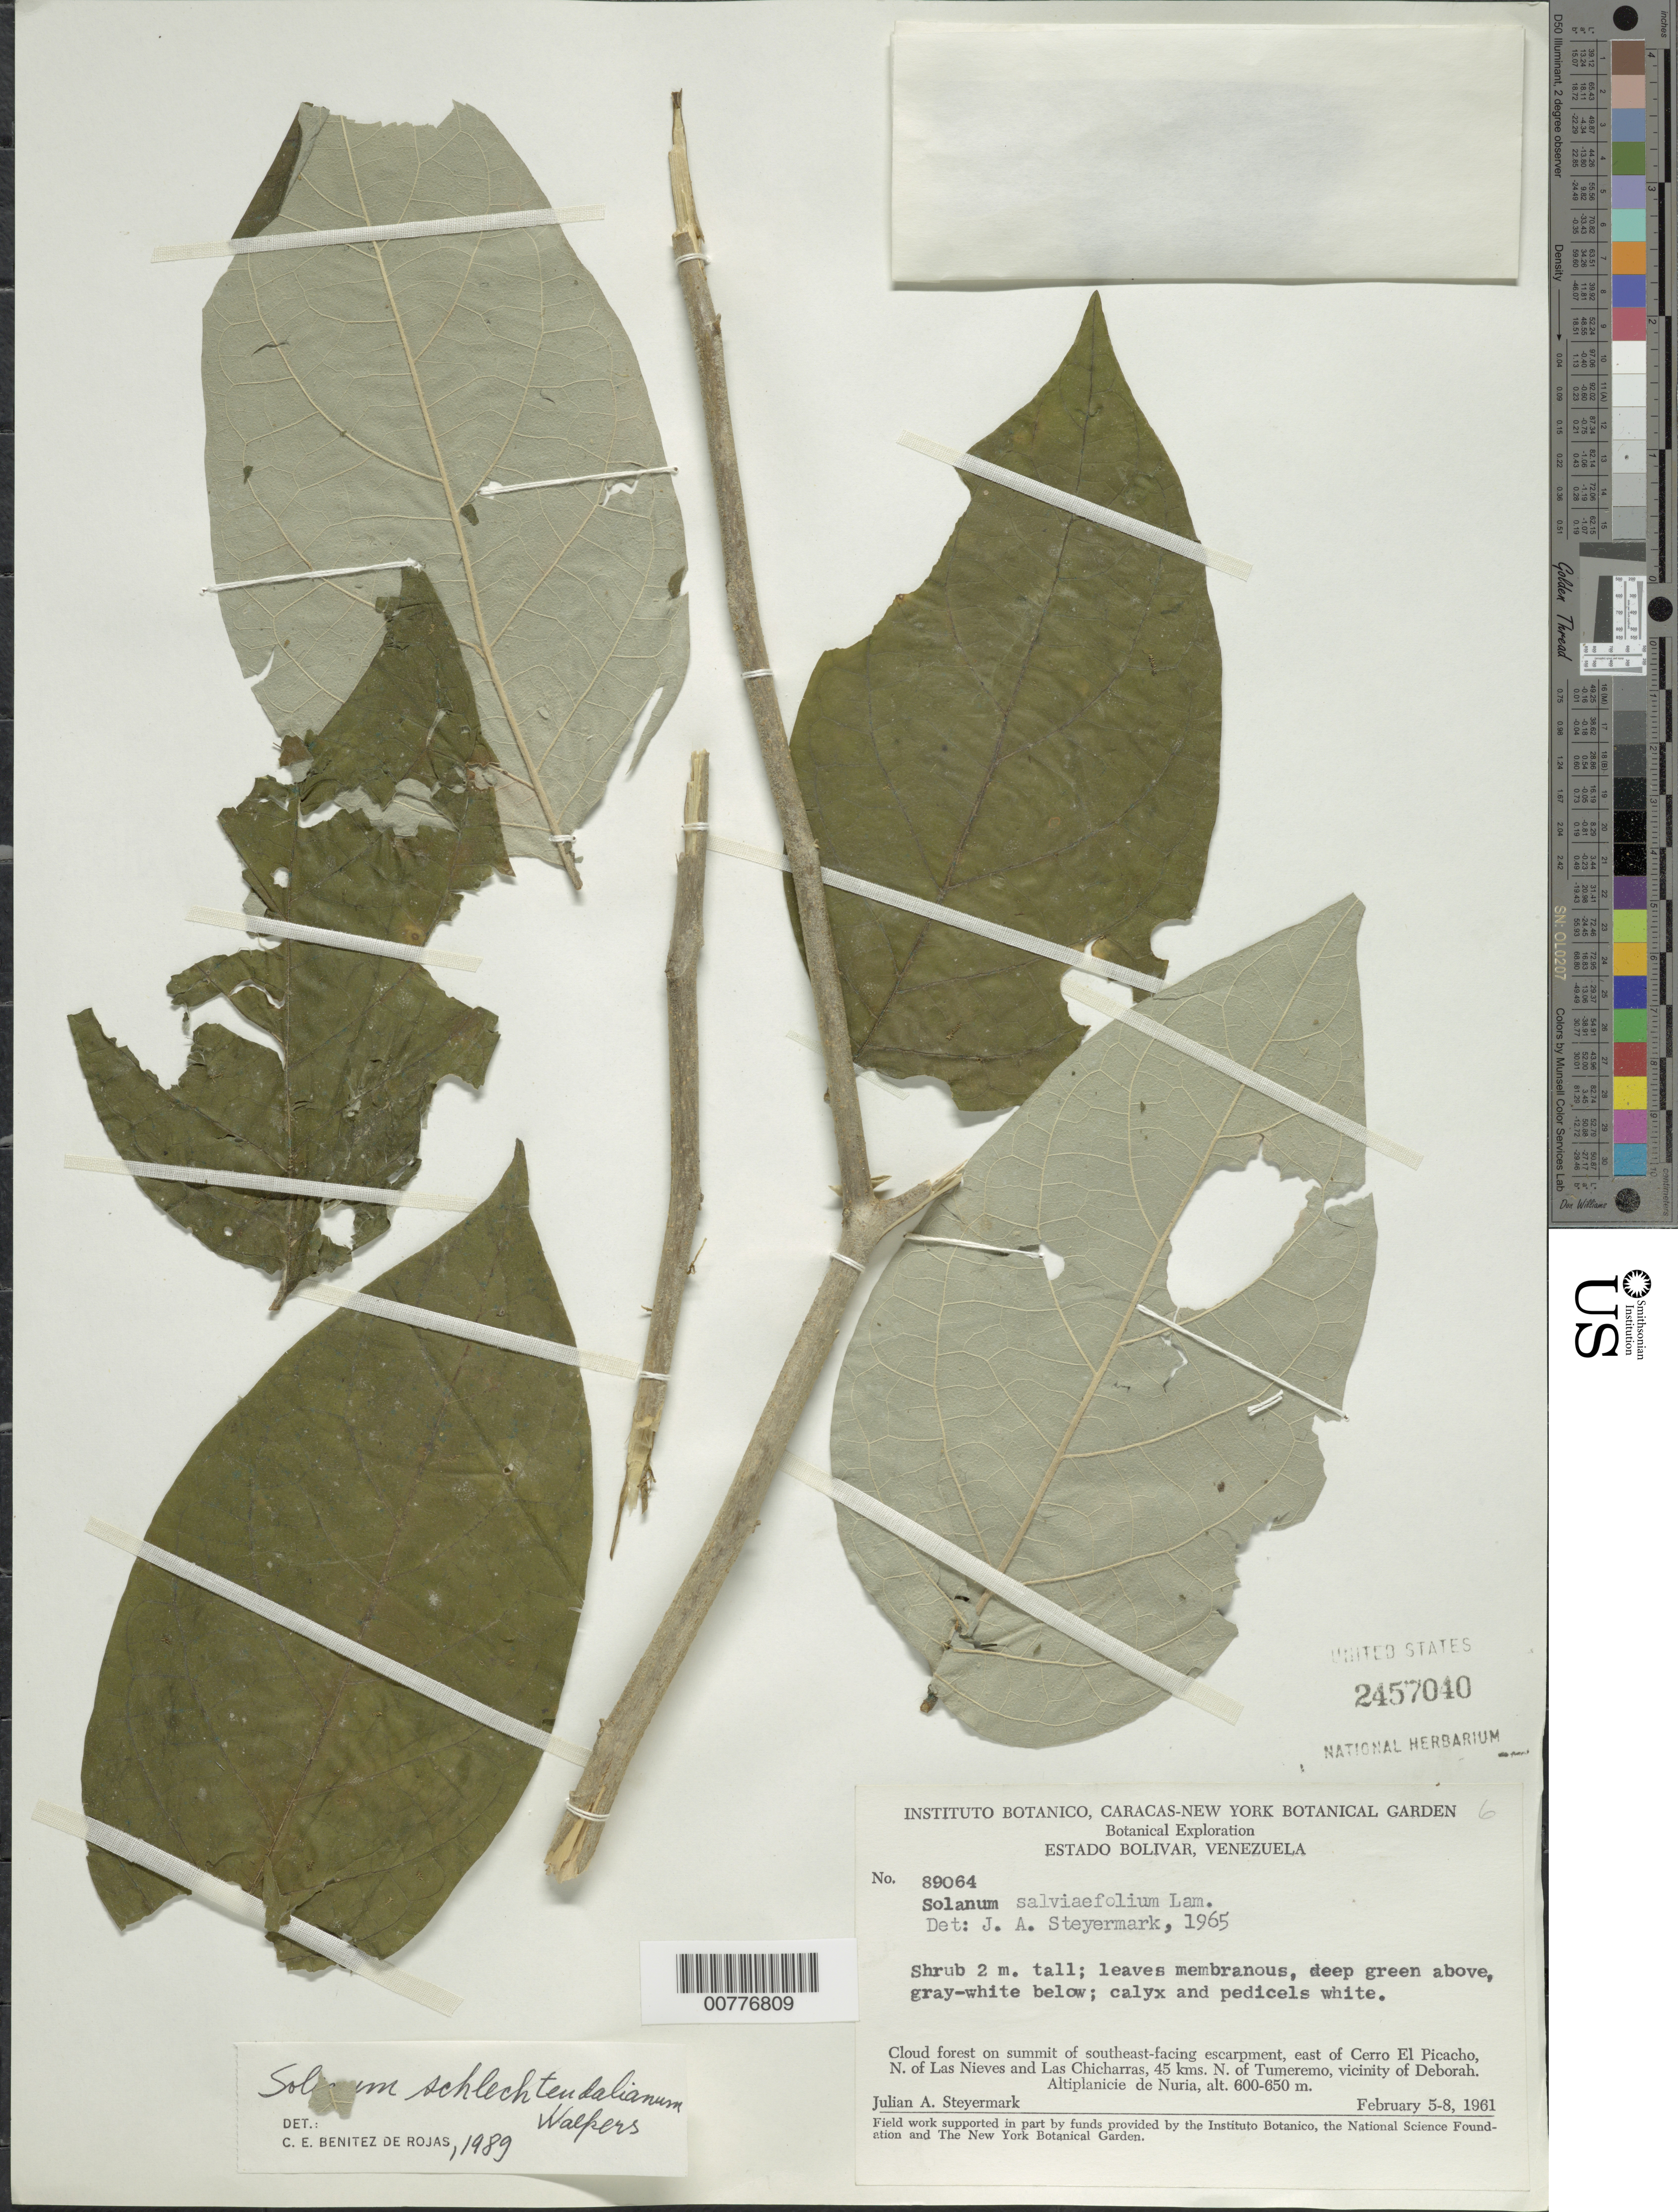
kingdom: Plantae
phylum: Tracheophyta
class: Magnoliopsida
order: Solanales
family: Solanaceae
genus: Solanum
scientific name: Solanum schlechtendalianum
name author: Walp.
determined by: Benítez, C. E.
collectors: J. Steyermark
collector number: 89064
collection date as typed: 2 Feb 1961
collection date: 1961-02-02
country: Venezuela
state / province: Bolívar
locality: Cerro El Picacho, N of Las Nieves & Las Chicharras, 45 km N of Tumeremo, vic of Deborah, Altiplanicie de Nuria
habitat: Cloud forest on summit of SE facing escarpment.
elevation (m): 600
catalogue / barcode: US 2457040